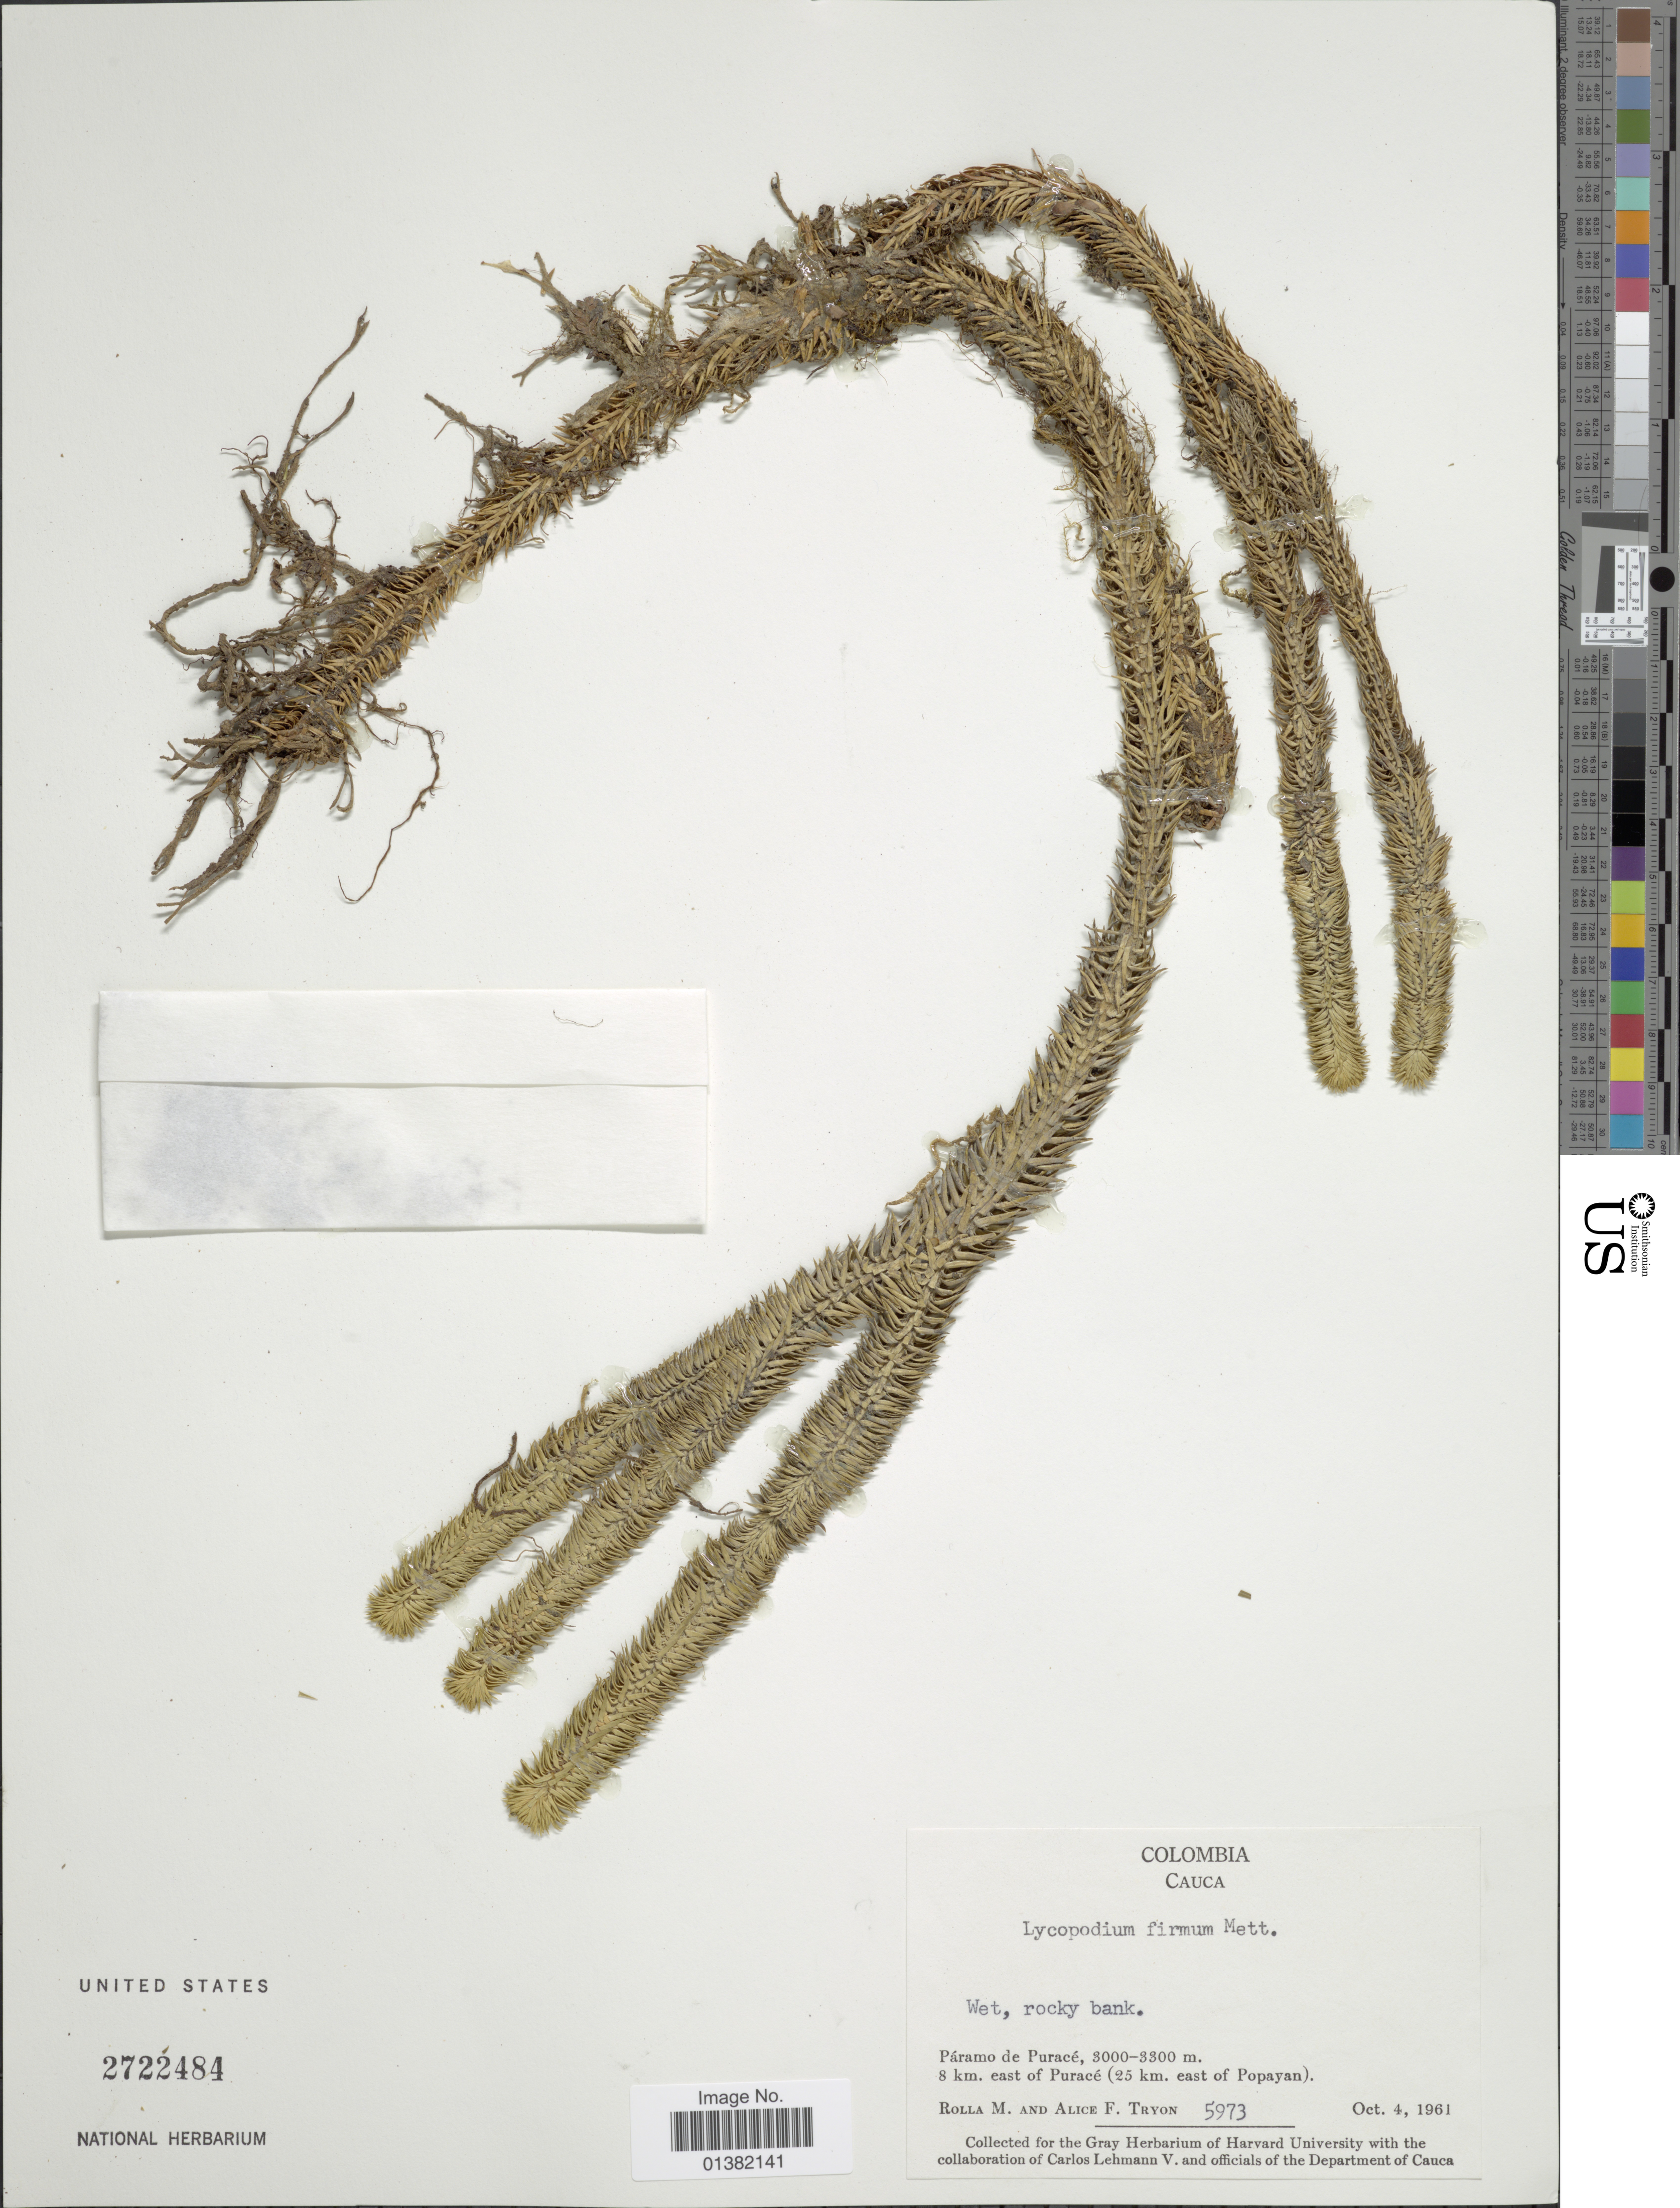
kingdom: Plantae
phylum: Tracheophyta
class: Lycopodiopsida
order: Lycopodiales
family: Lycopodiaceae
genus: Phlegmariurus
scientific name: Phlegmariurus firmus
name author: (Mett.) B. Øllg.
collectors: R. M. Tryon & A. F. Tryon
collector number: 5973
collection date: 1961-10-04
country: Colombia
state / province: Cauca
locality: Páramo de Puracé, 8 km. east of Puracé (25 km. east of Popayan)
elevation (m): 3000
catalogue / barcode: US 2722484